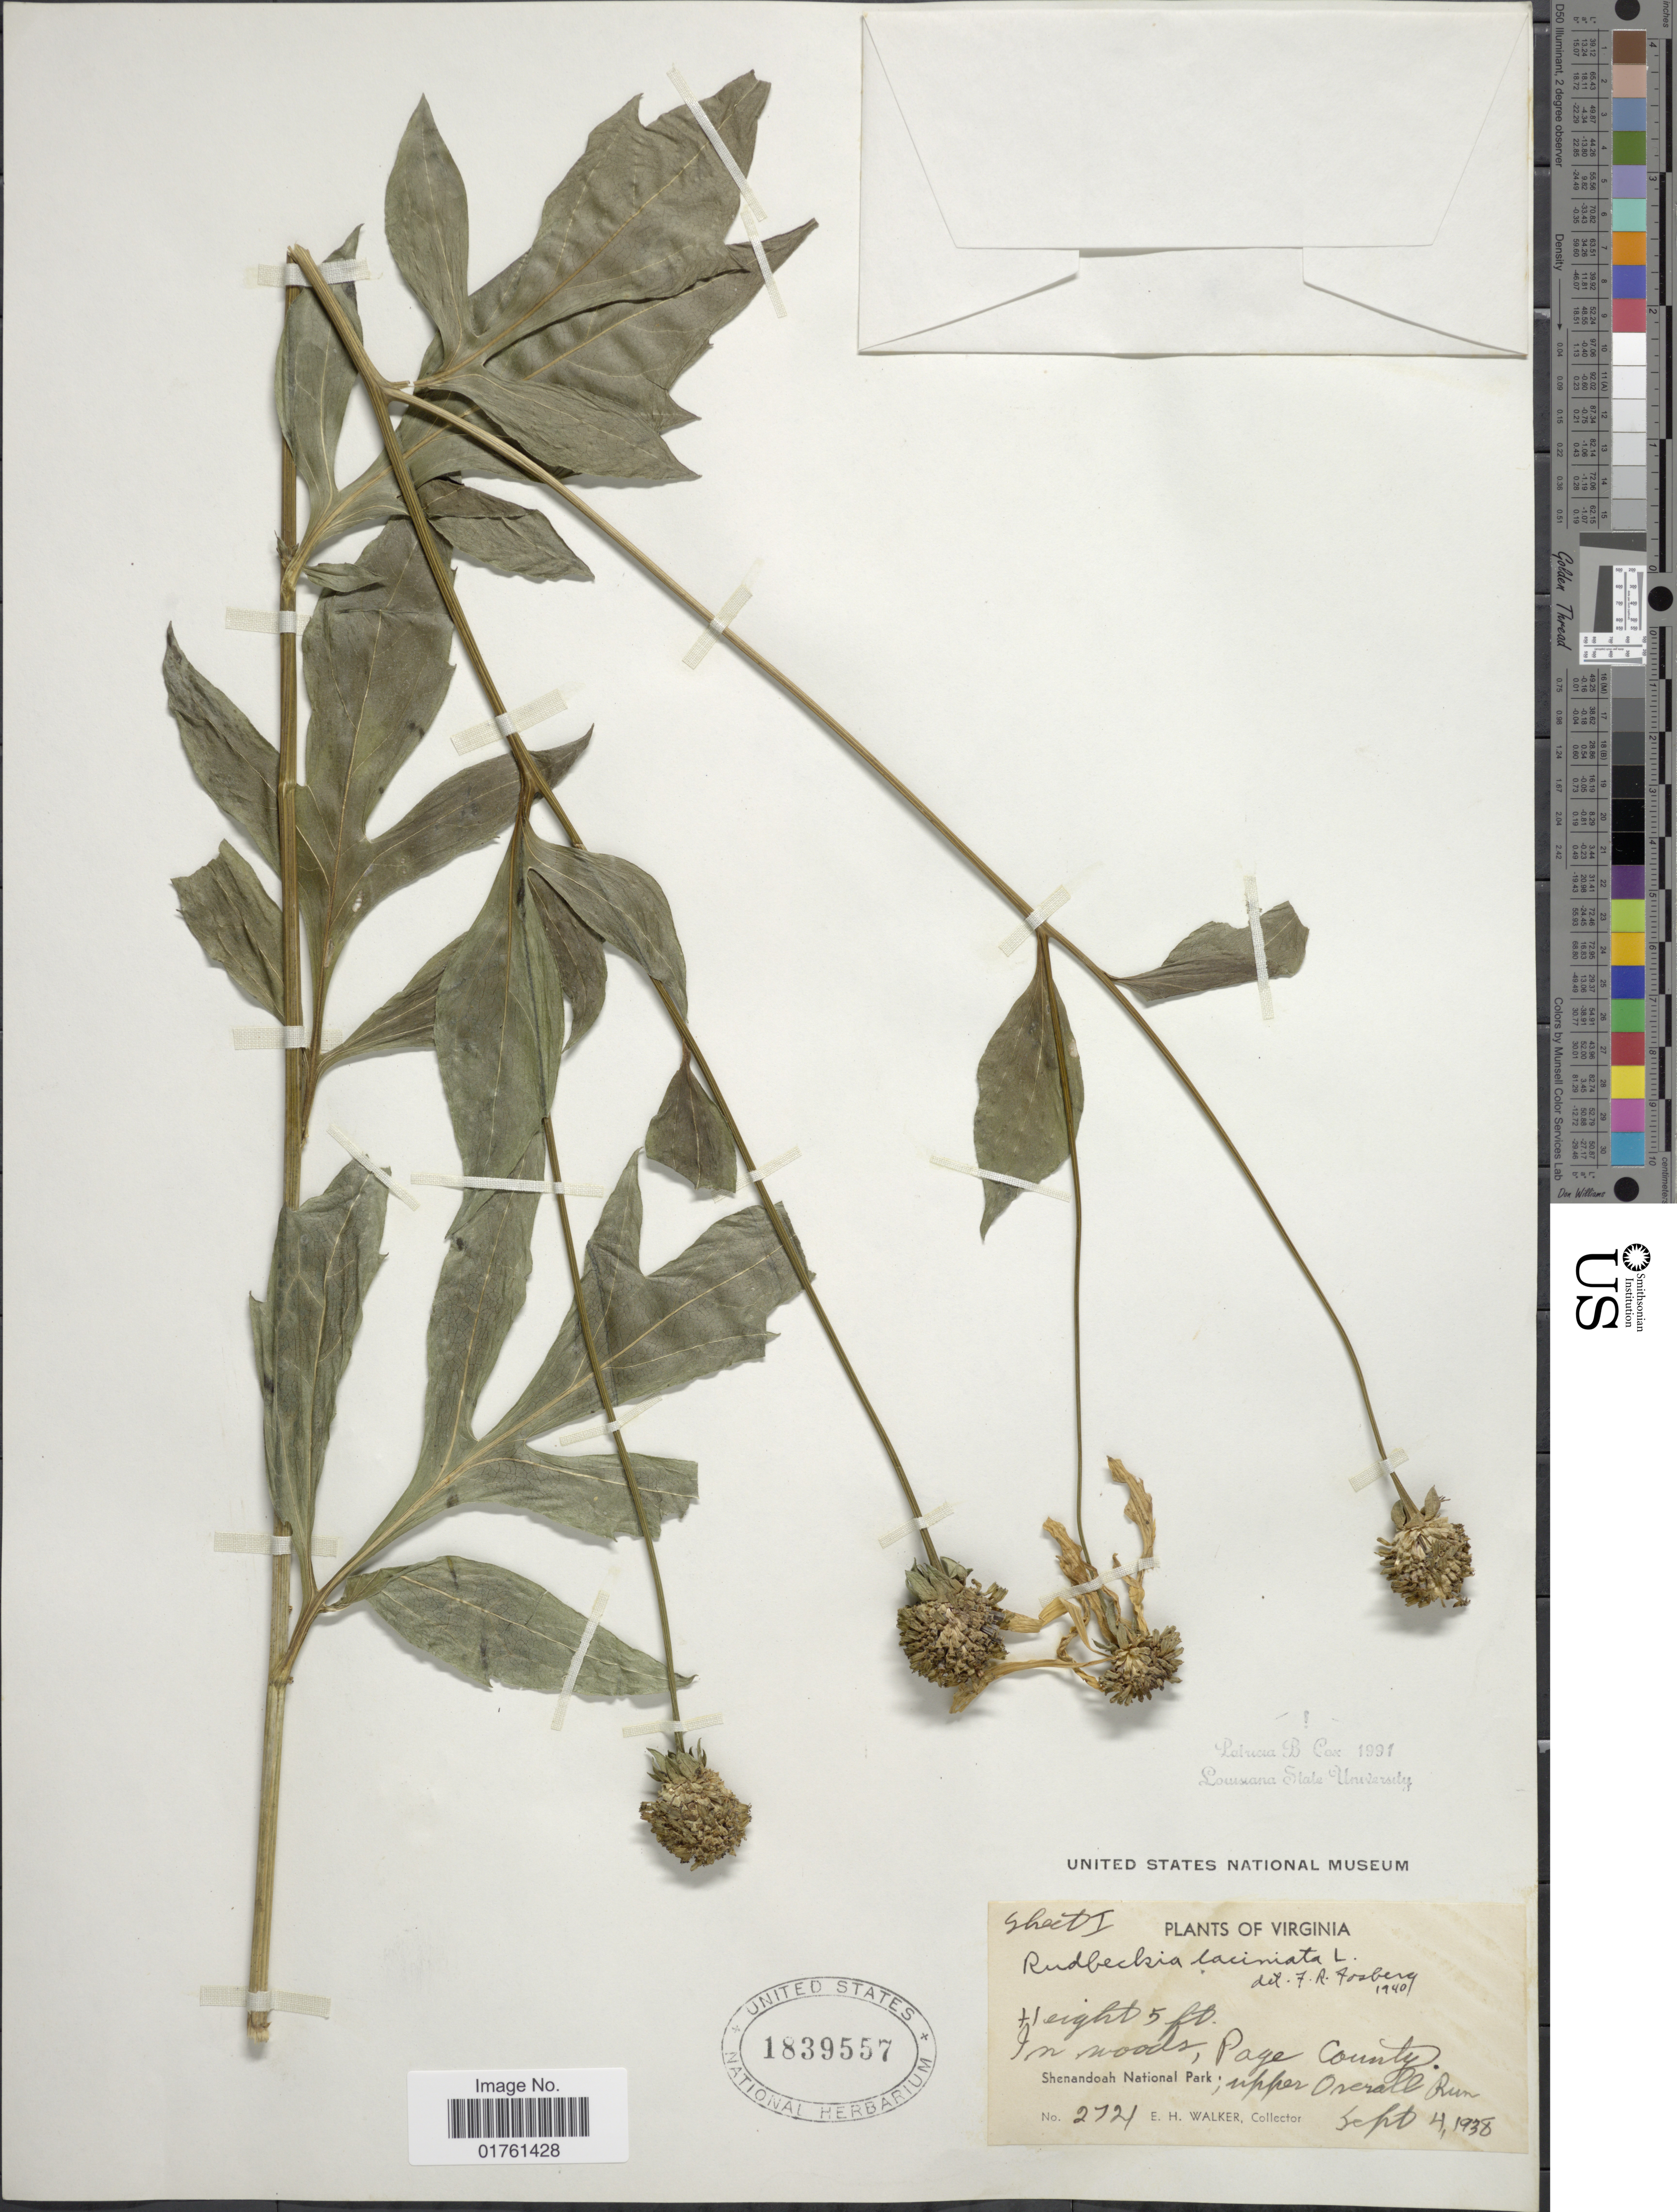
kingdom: Plantae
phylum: Tracheophyta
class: Magnoliopsida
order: Asterales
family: Asteraceae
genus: Rudbeckia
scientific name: Rudbeckia laciniata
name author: L.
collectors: E. H. Walker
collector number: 2721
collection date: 1938-09-04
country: United States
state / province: Virginia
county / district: Page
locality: In woods, Page County, Shenandoah National Park; upper Overall Run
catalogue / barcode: US 1839557